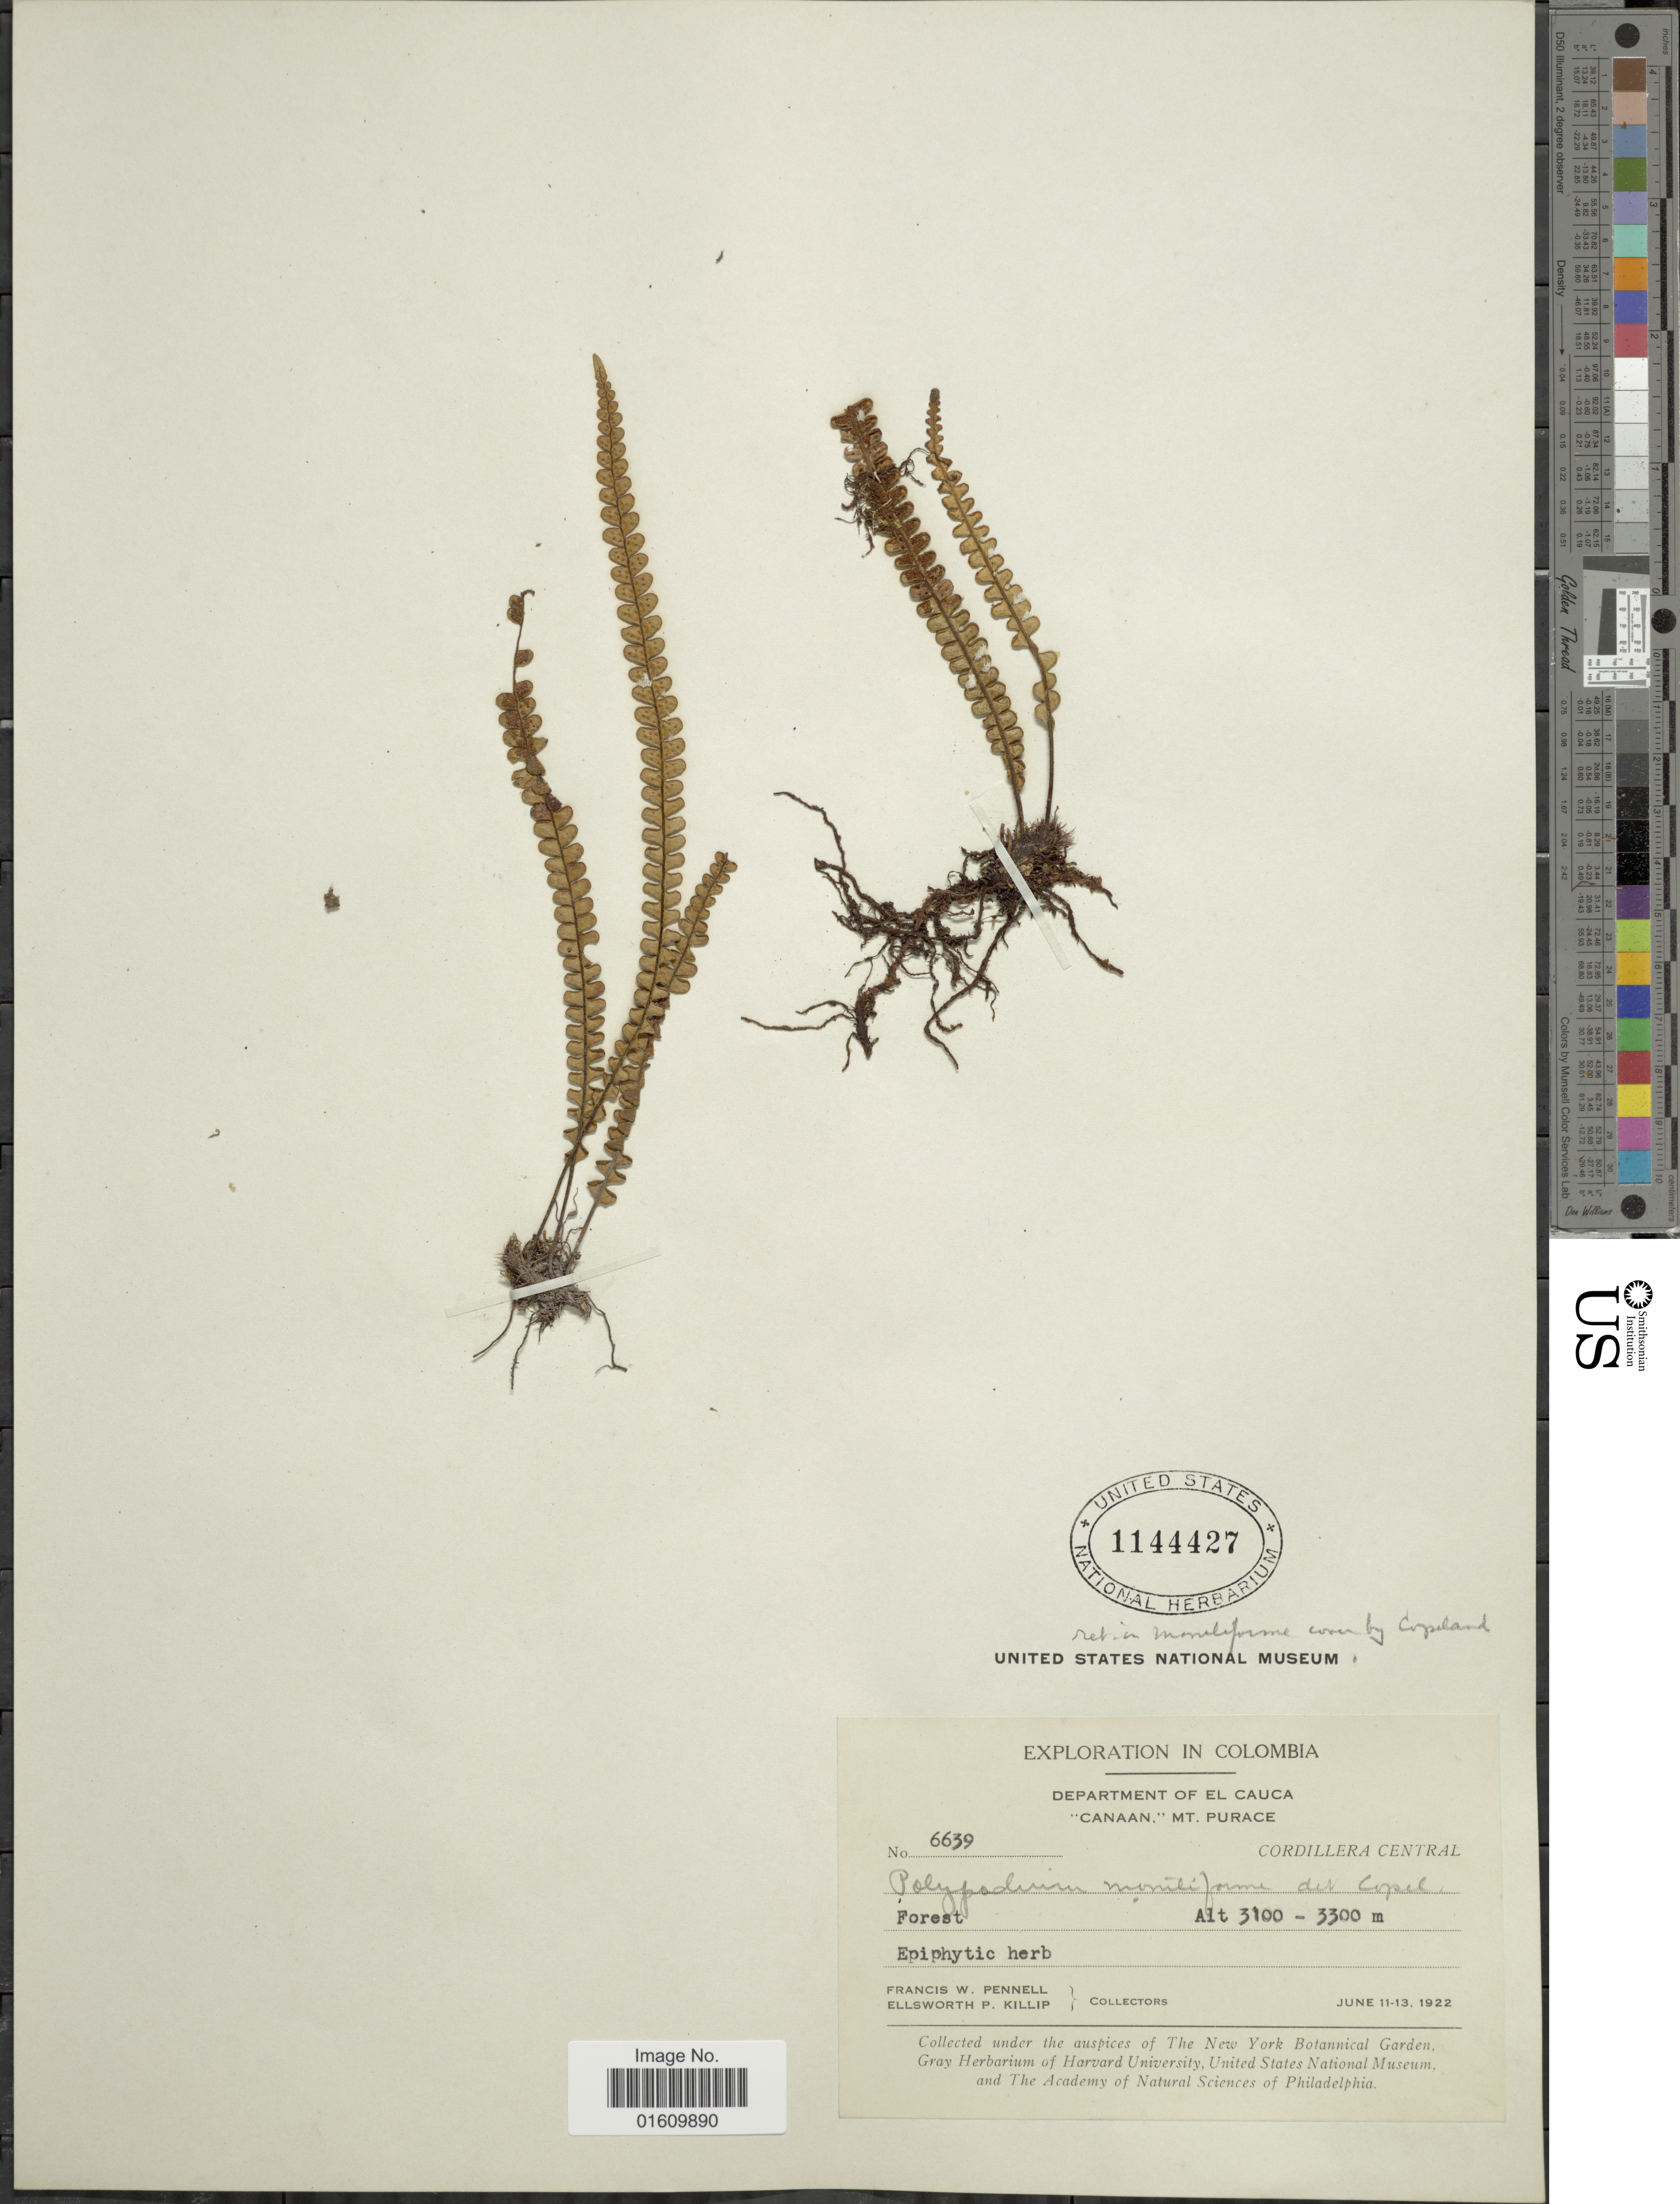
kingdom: Plantae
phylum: Tracheophyta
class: Polypodiopsida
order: Polypodiales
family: Polypodiaceae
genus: Melpomene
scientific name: Melpomene moniliformis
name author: (Lag. ex Sw.) A.R. Sm. & R.C. Moran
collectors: F. W. Pennell & E. P. Killip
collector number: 6639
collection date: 1922-06-11/1922-06-13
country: Colombia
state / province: Cauca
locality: Department of El Cauca "Canaan" Mt. Purance, Cordillera Central, forest.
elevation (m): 3100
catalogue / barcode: US 1144427